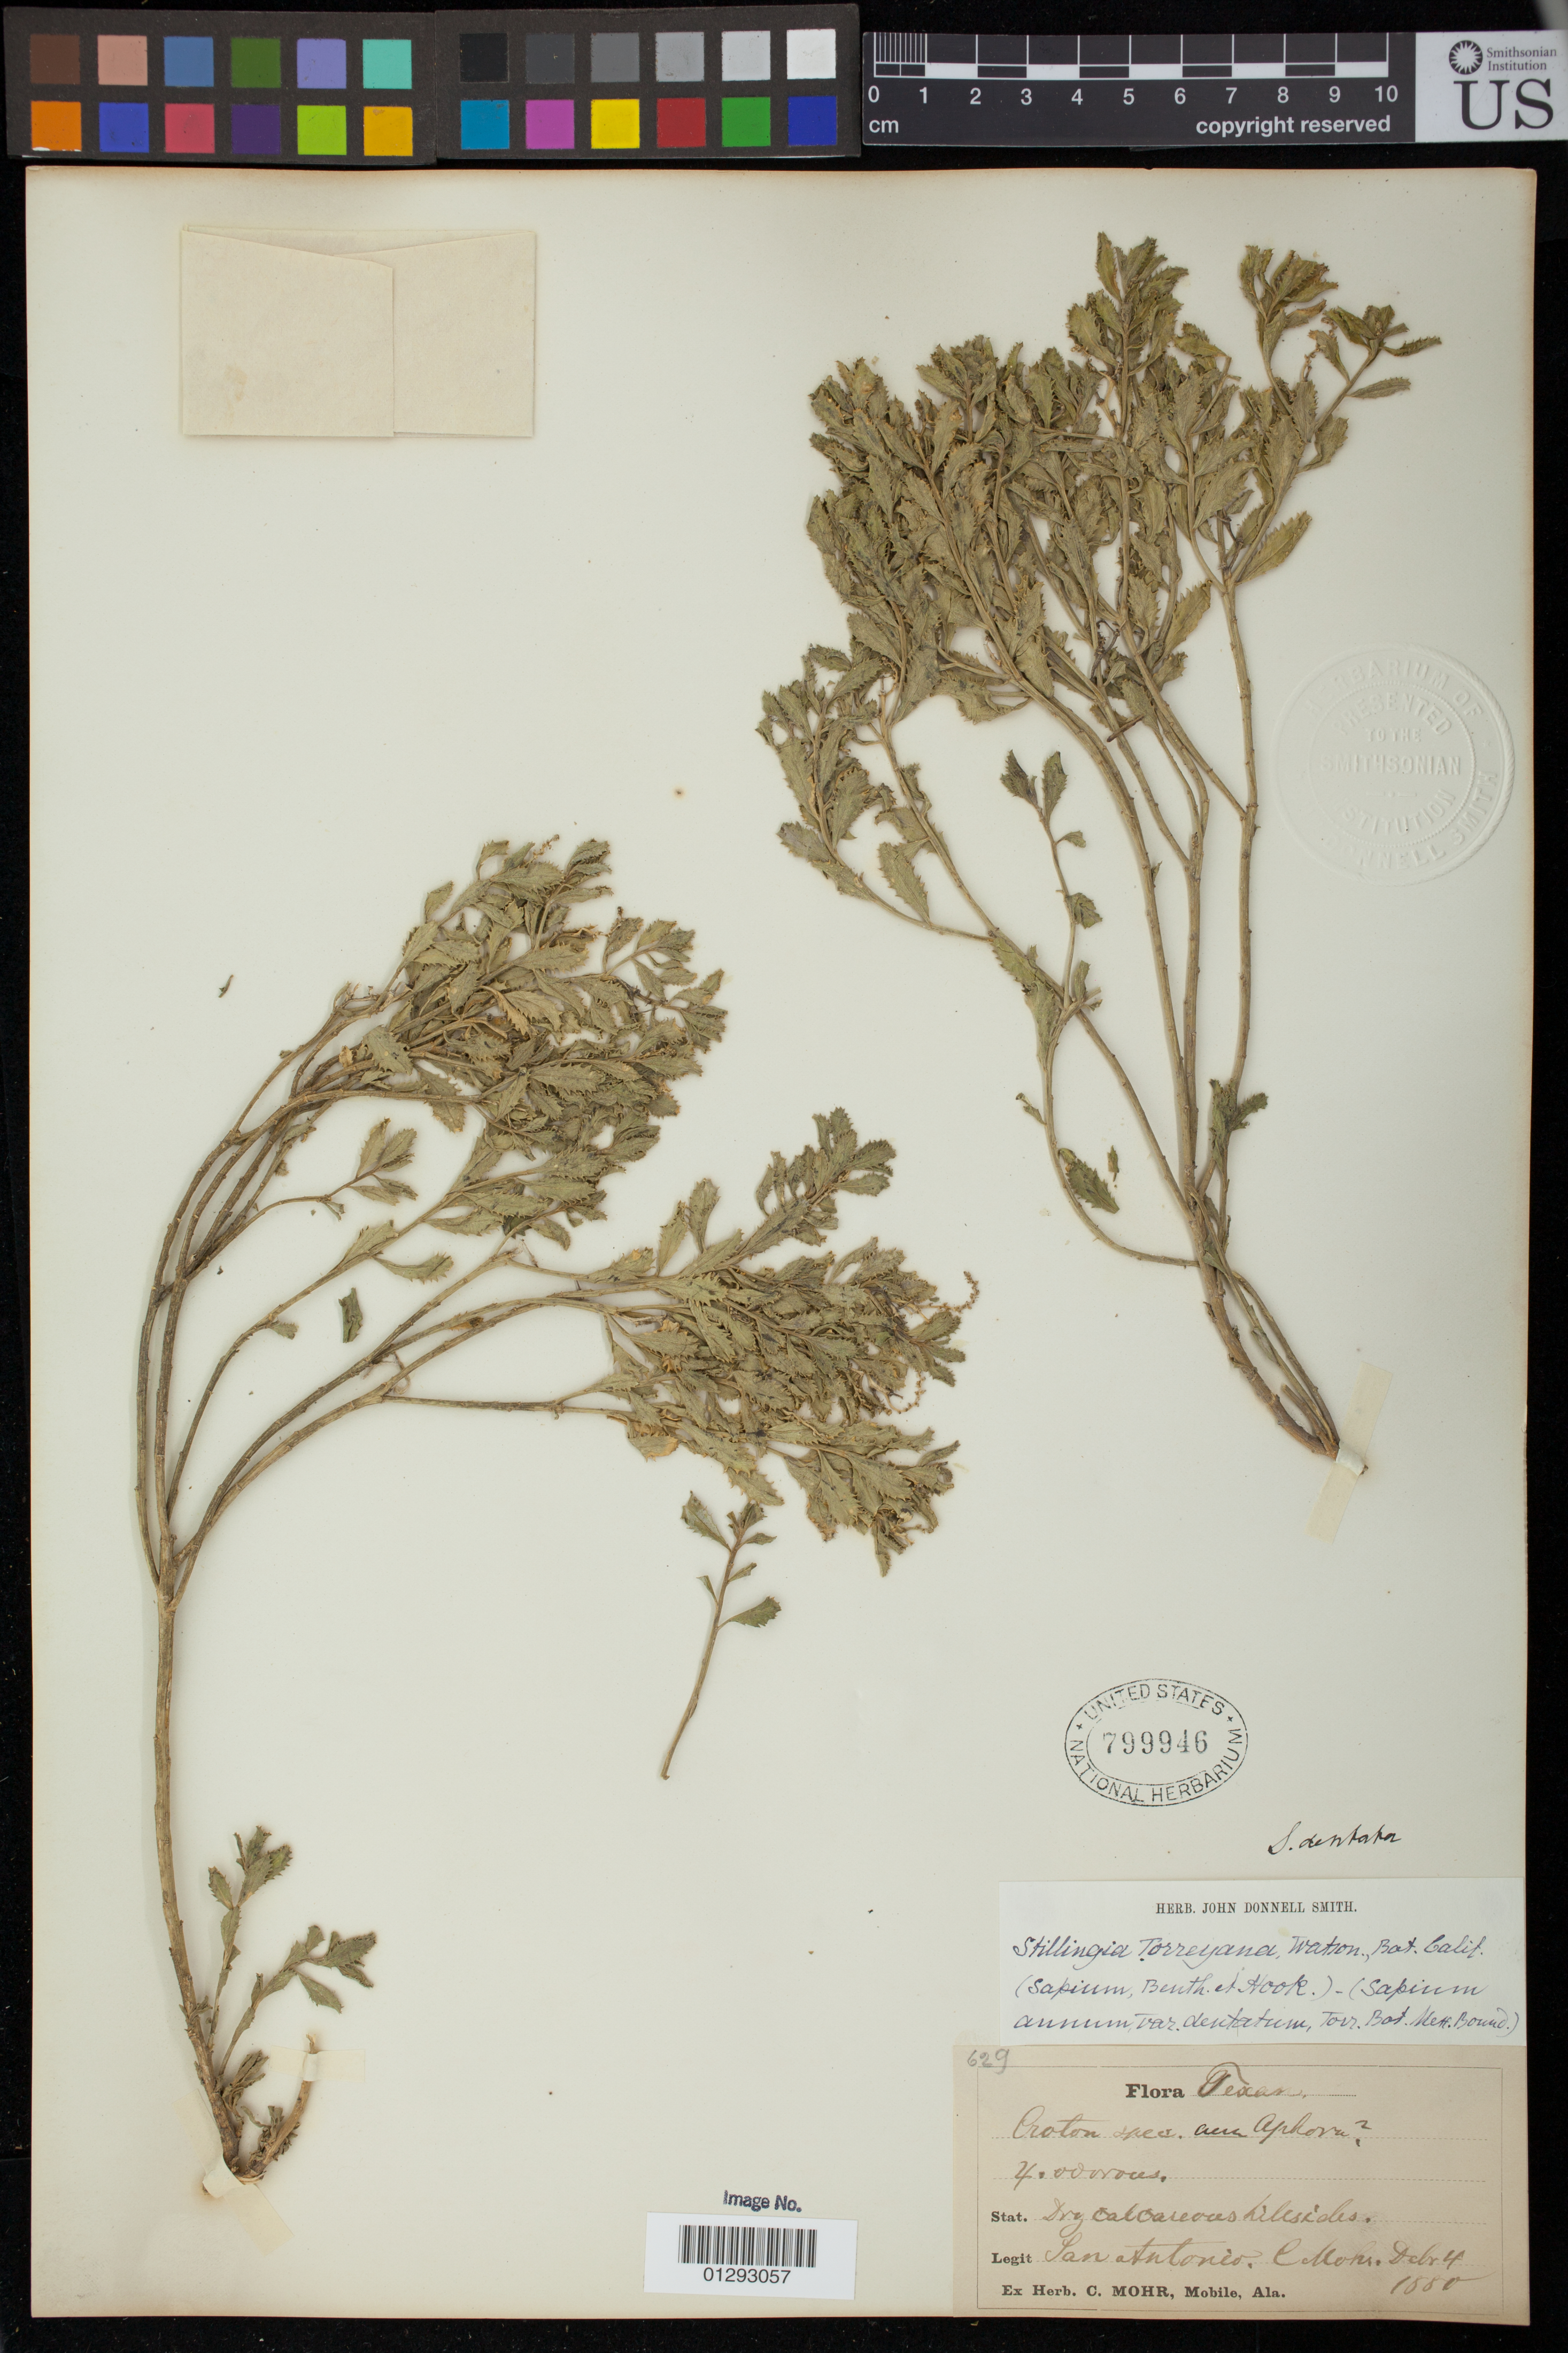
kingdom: Plantae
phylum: Tracheophyta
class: Magnoliopsida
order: Malpighiales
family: Euphorbiaceae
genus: Stillingia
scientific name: Stillingia treculiana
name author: (Müll. Arg.) I.M. Johnst.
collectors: C. T. Mohr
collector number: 629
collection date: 1880-12-04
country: United States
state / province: Texas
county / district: Bexar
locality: San Antonio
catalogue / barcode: US 799946